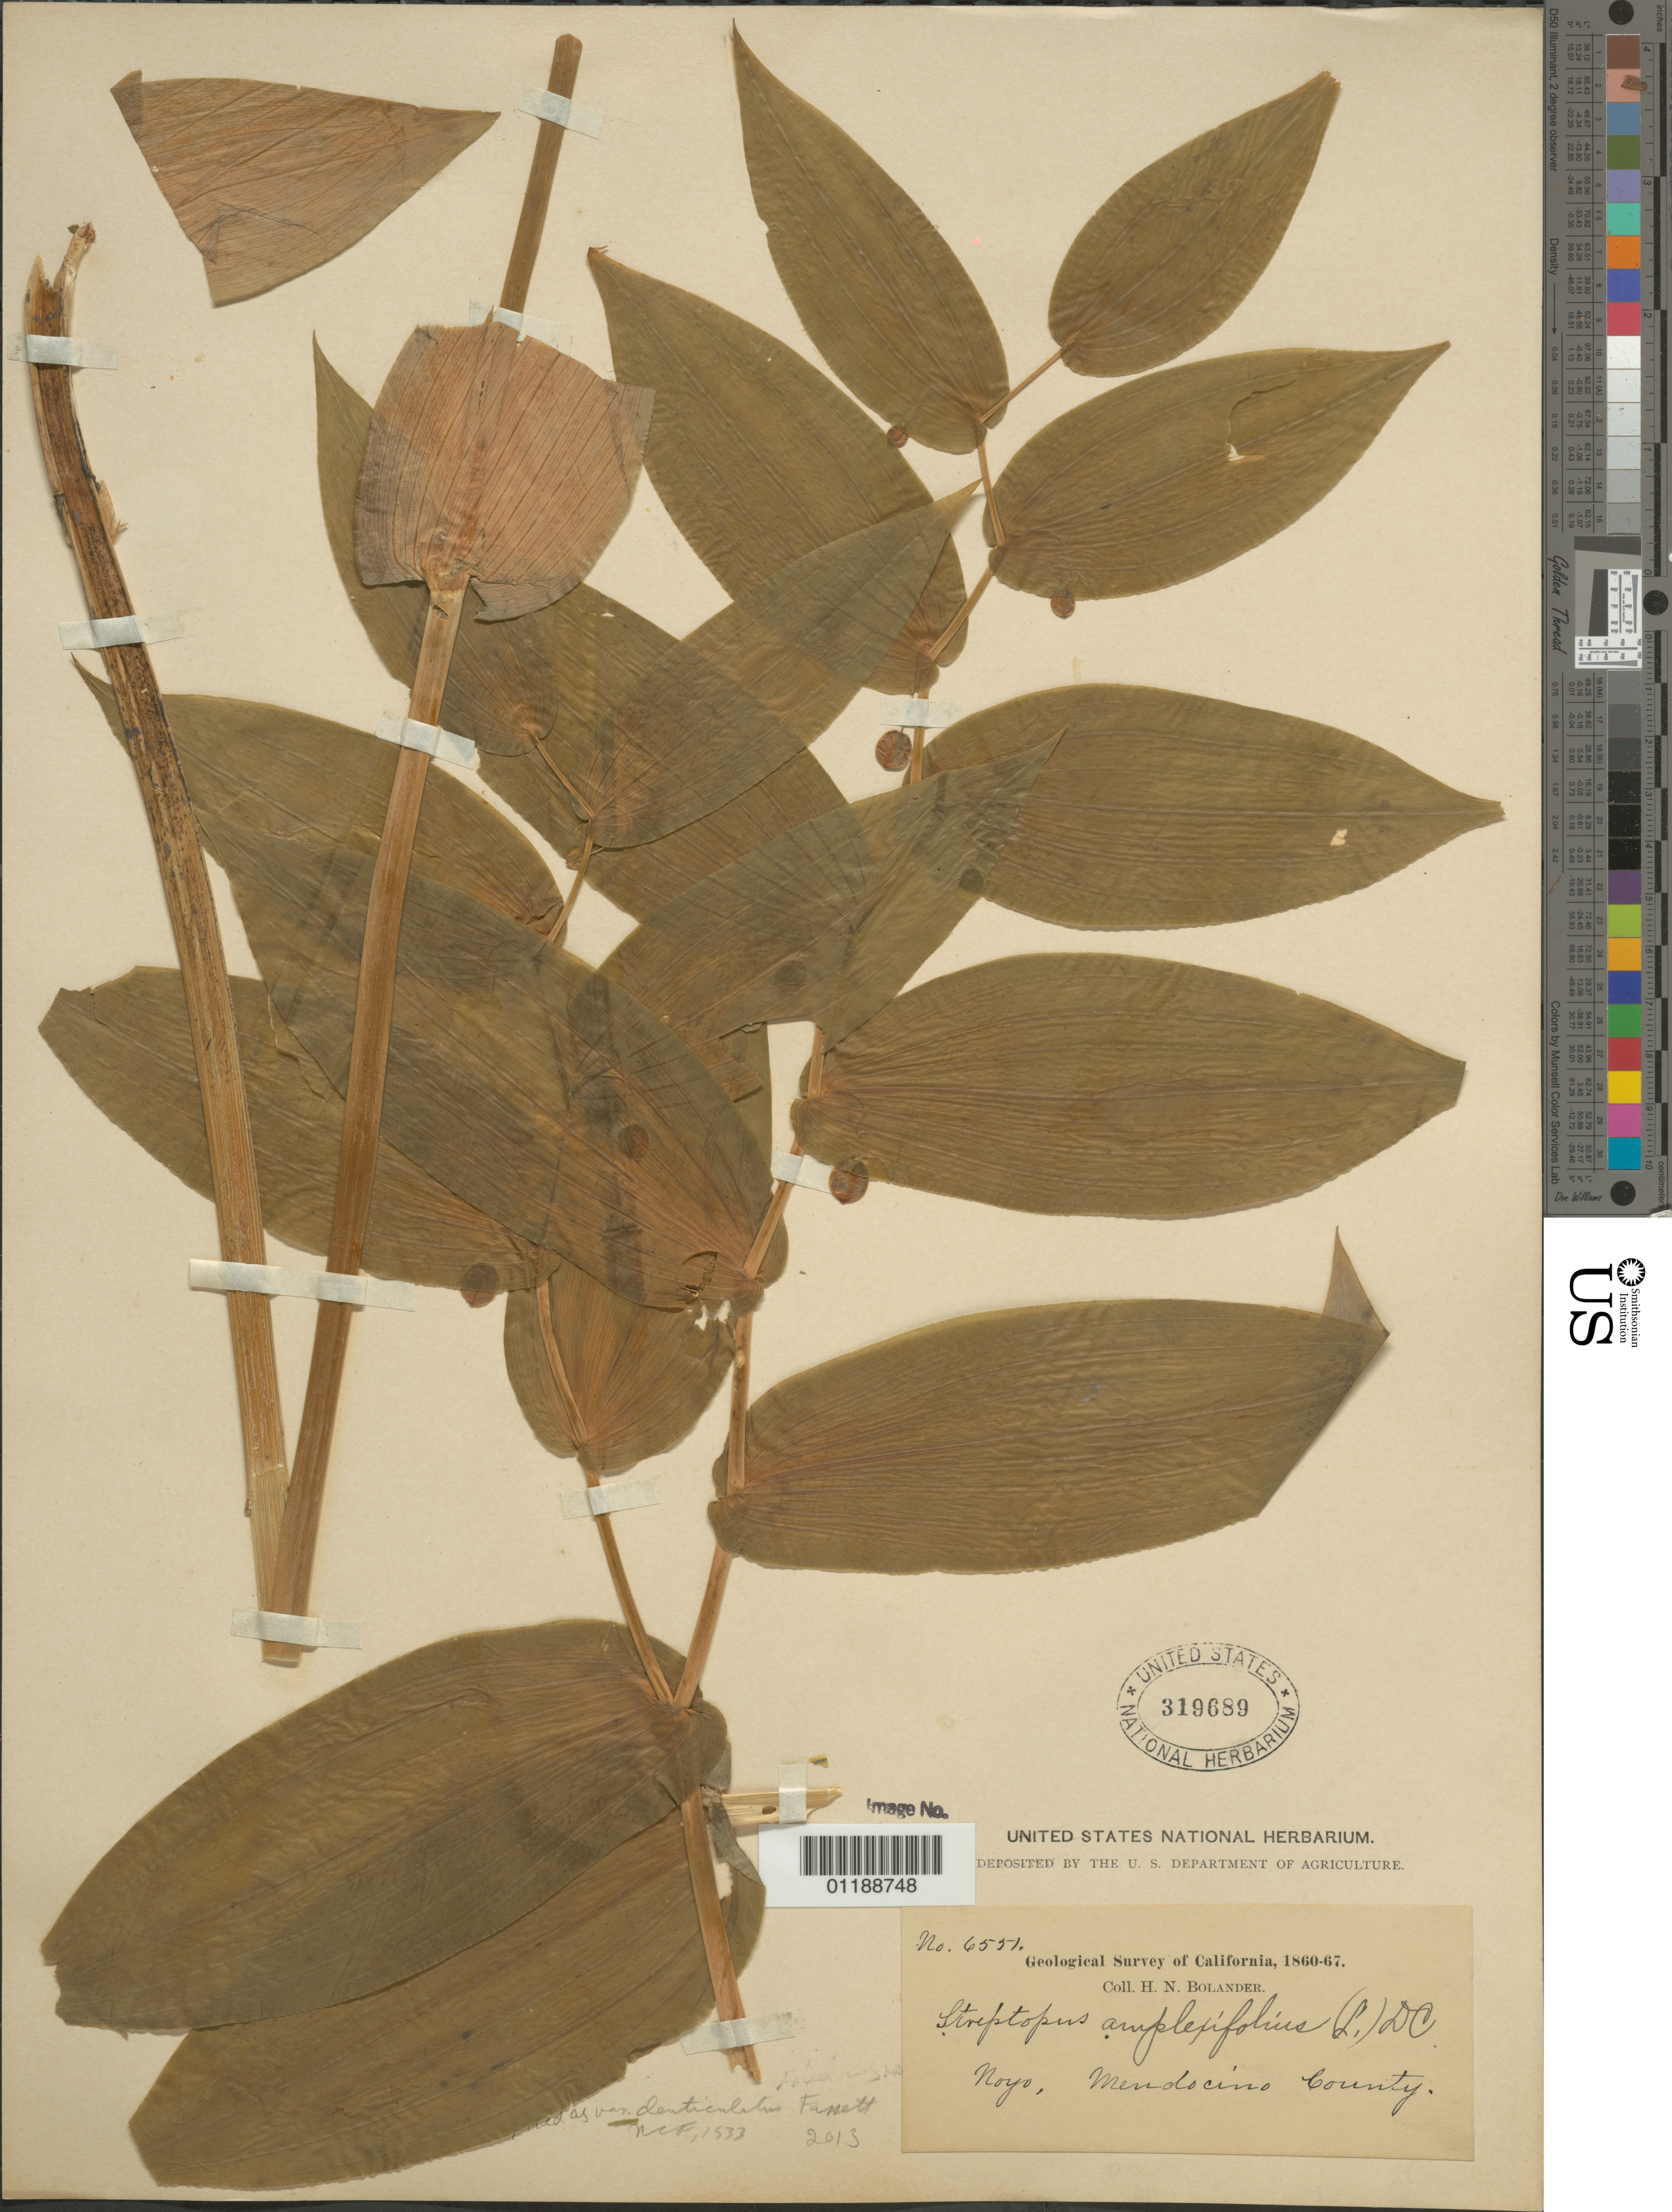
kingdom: Plantae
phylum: Tracheophyta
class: Liliopsida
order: Liliales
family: Liliaceae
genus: Streptopus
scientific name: Streptopus amplexifolius var. denticulatus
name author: Fassett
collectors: H. Bolander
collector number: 6551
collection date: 1860/1867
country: United States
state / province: California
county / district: Mendocino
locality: Noyo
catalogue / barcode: US 319689